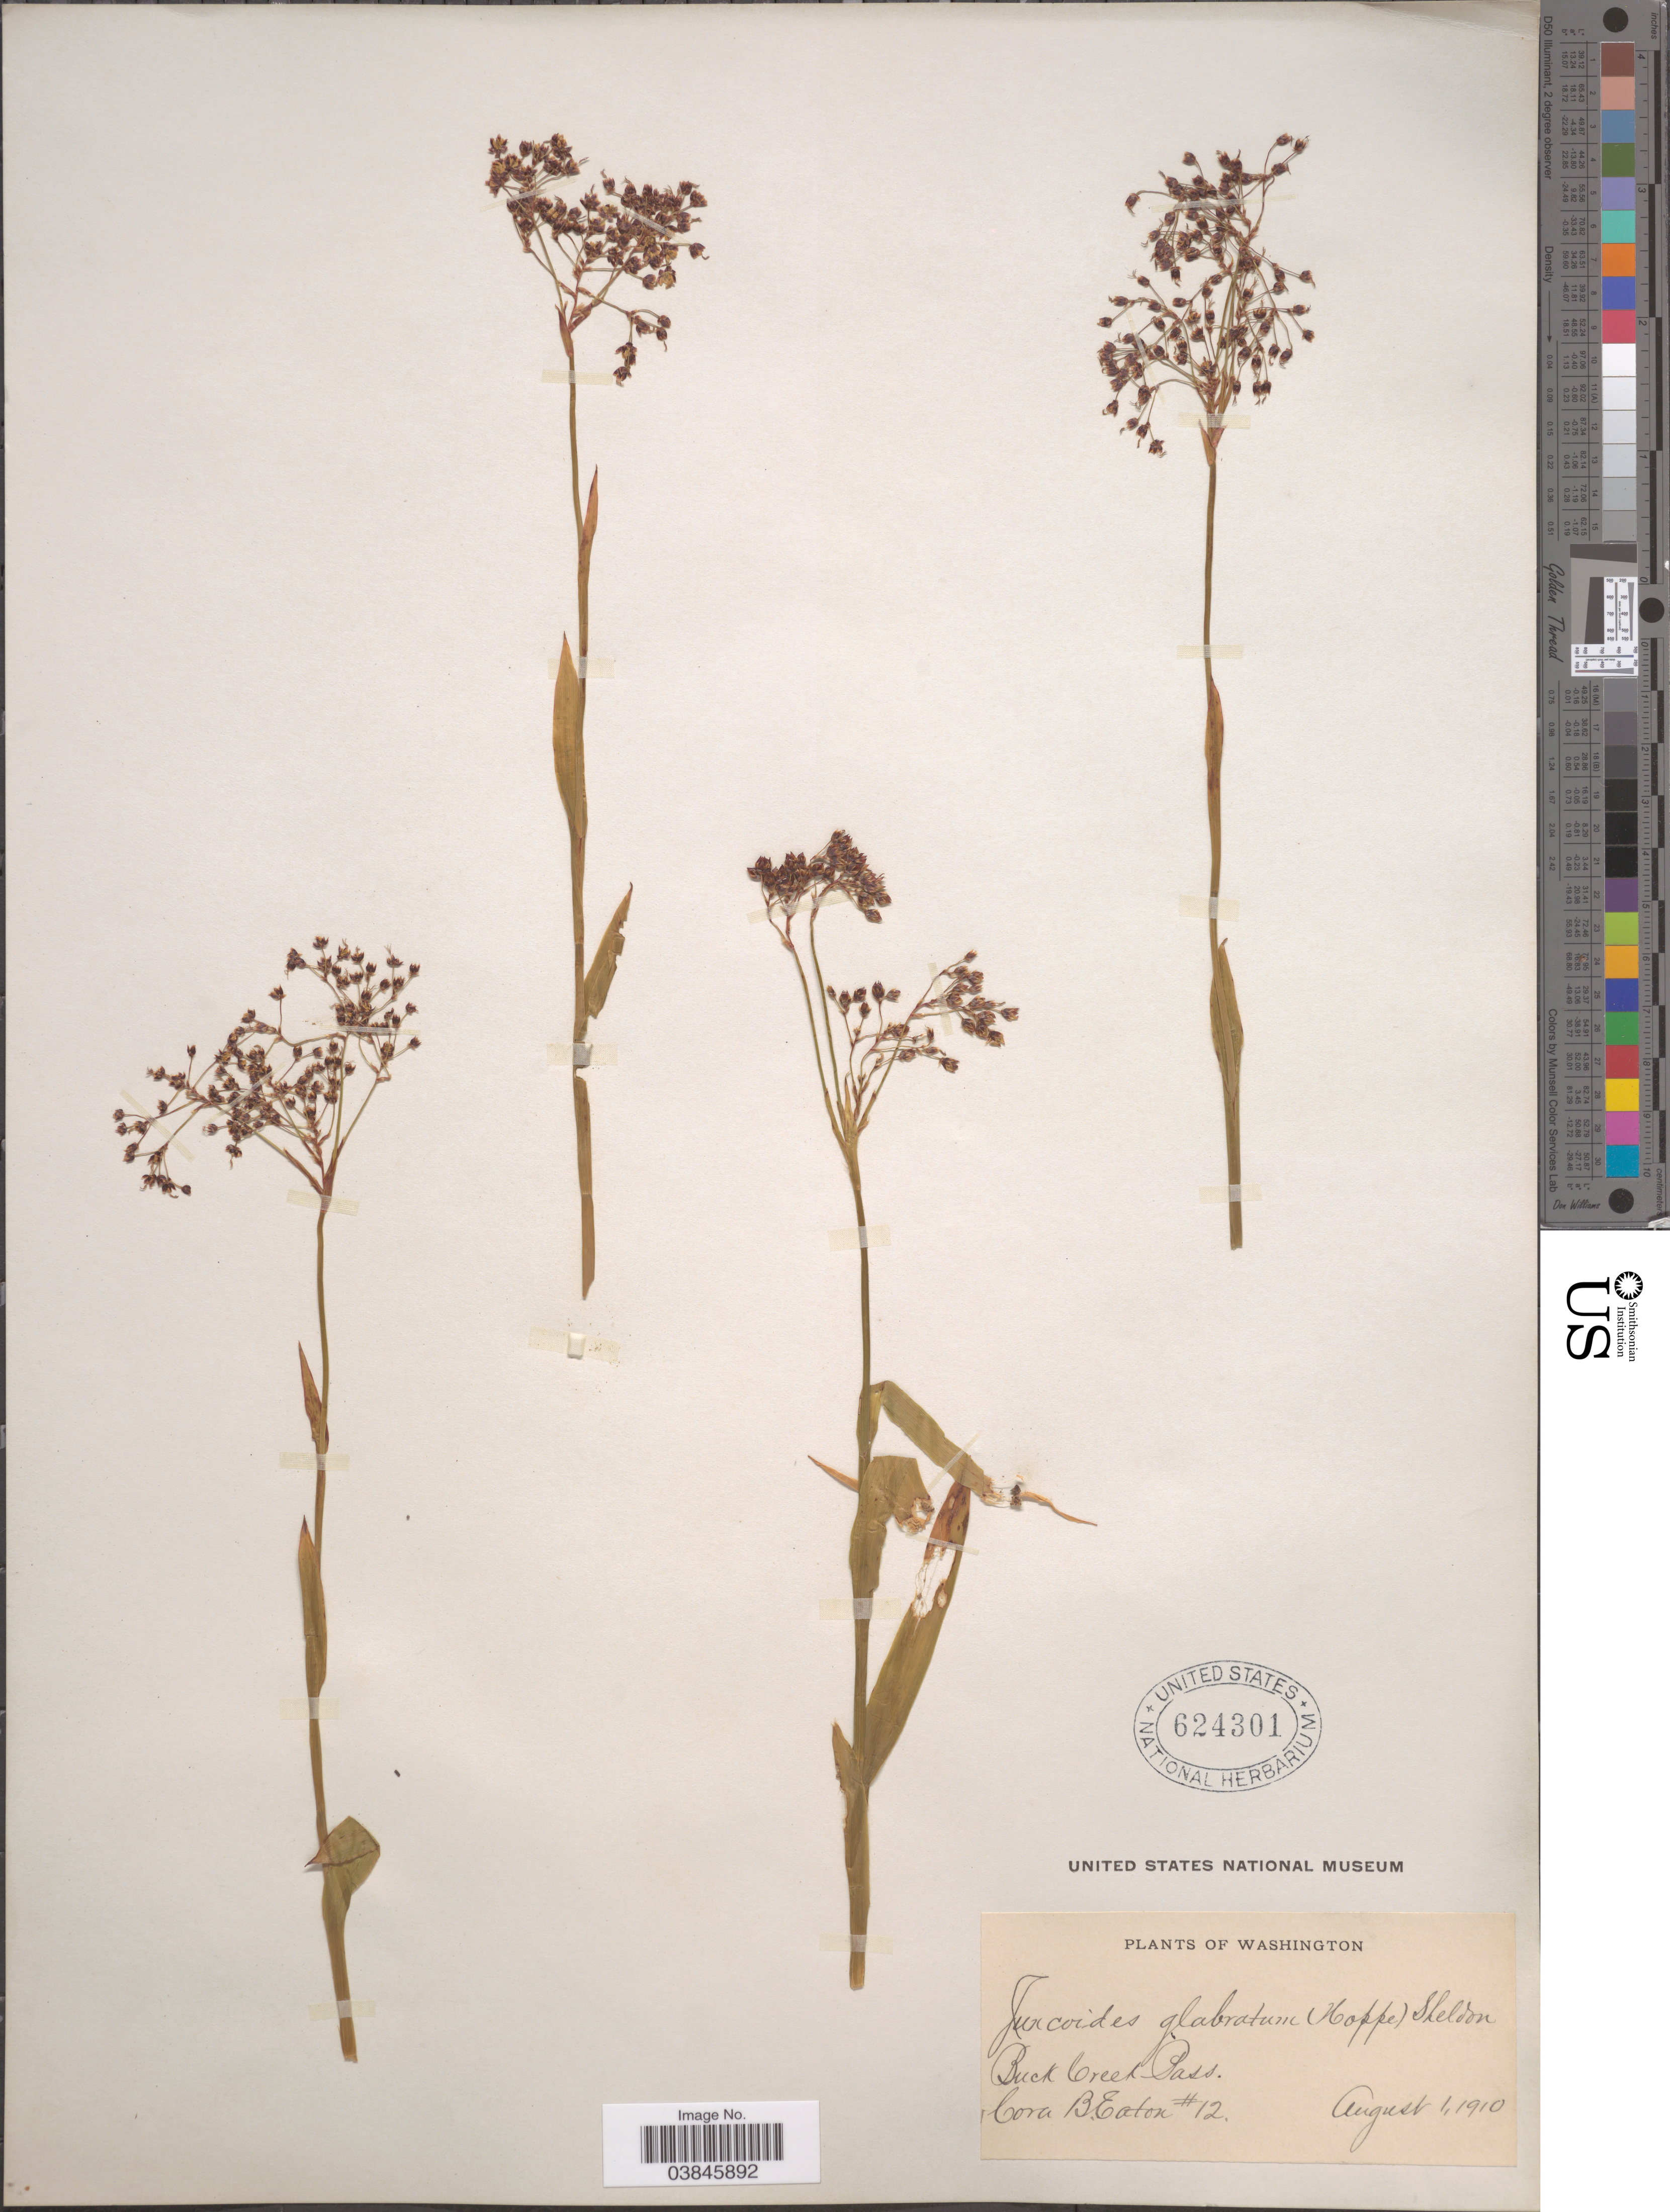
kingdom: Plantae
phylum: Tracheophyta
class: Liliopsida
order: Poales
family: Juncaceae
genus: Luzula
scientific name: Luzula glabrata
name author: (Hoppe) Desv.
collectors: C. Eaton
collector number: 12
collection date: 1910-08-01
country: United States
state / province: Washington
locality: Buck Creek Pass.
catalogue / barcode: US 624301